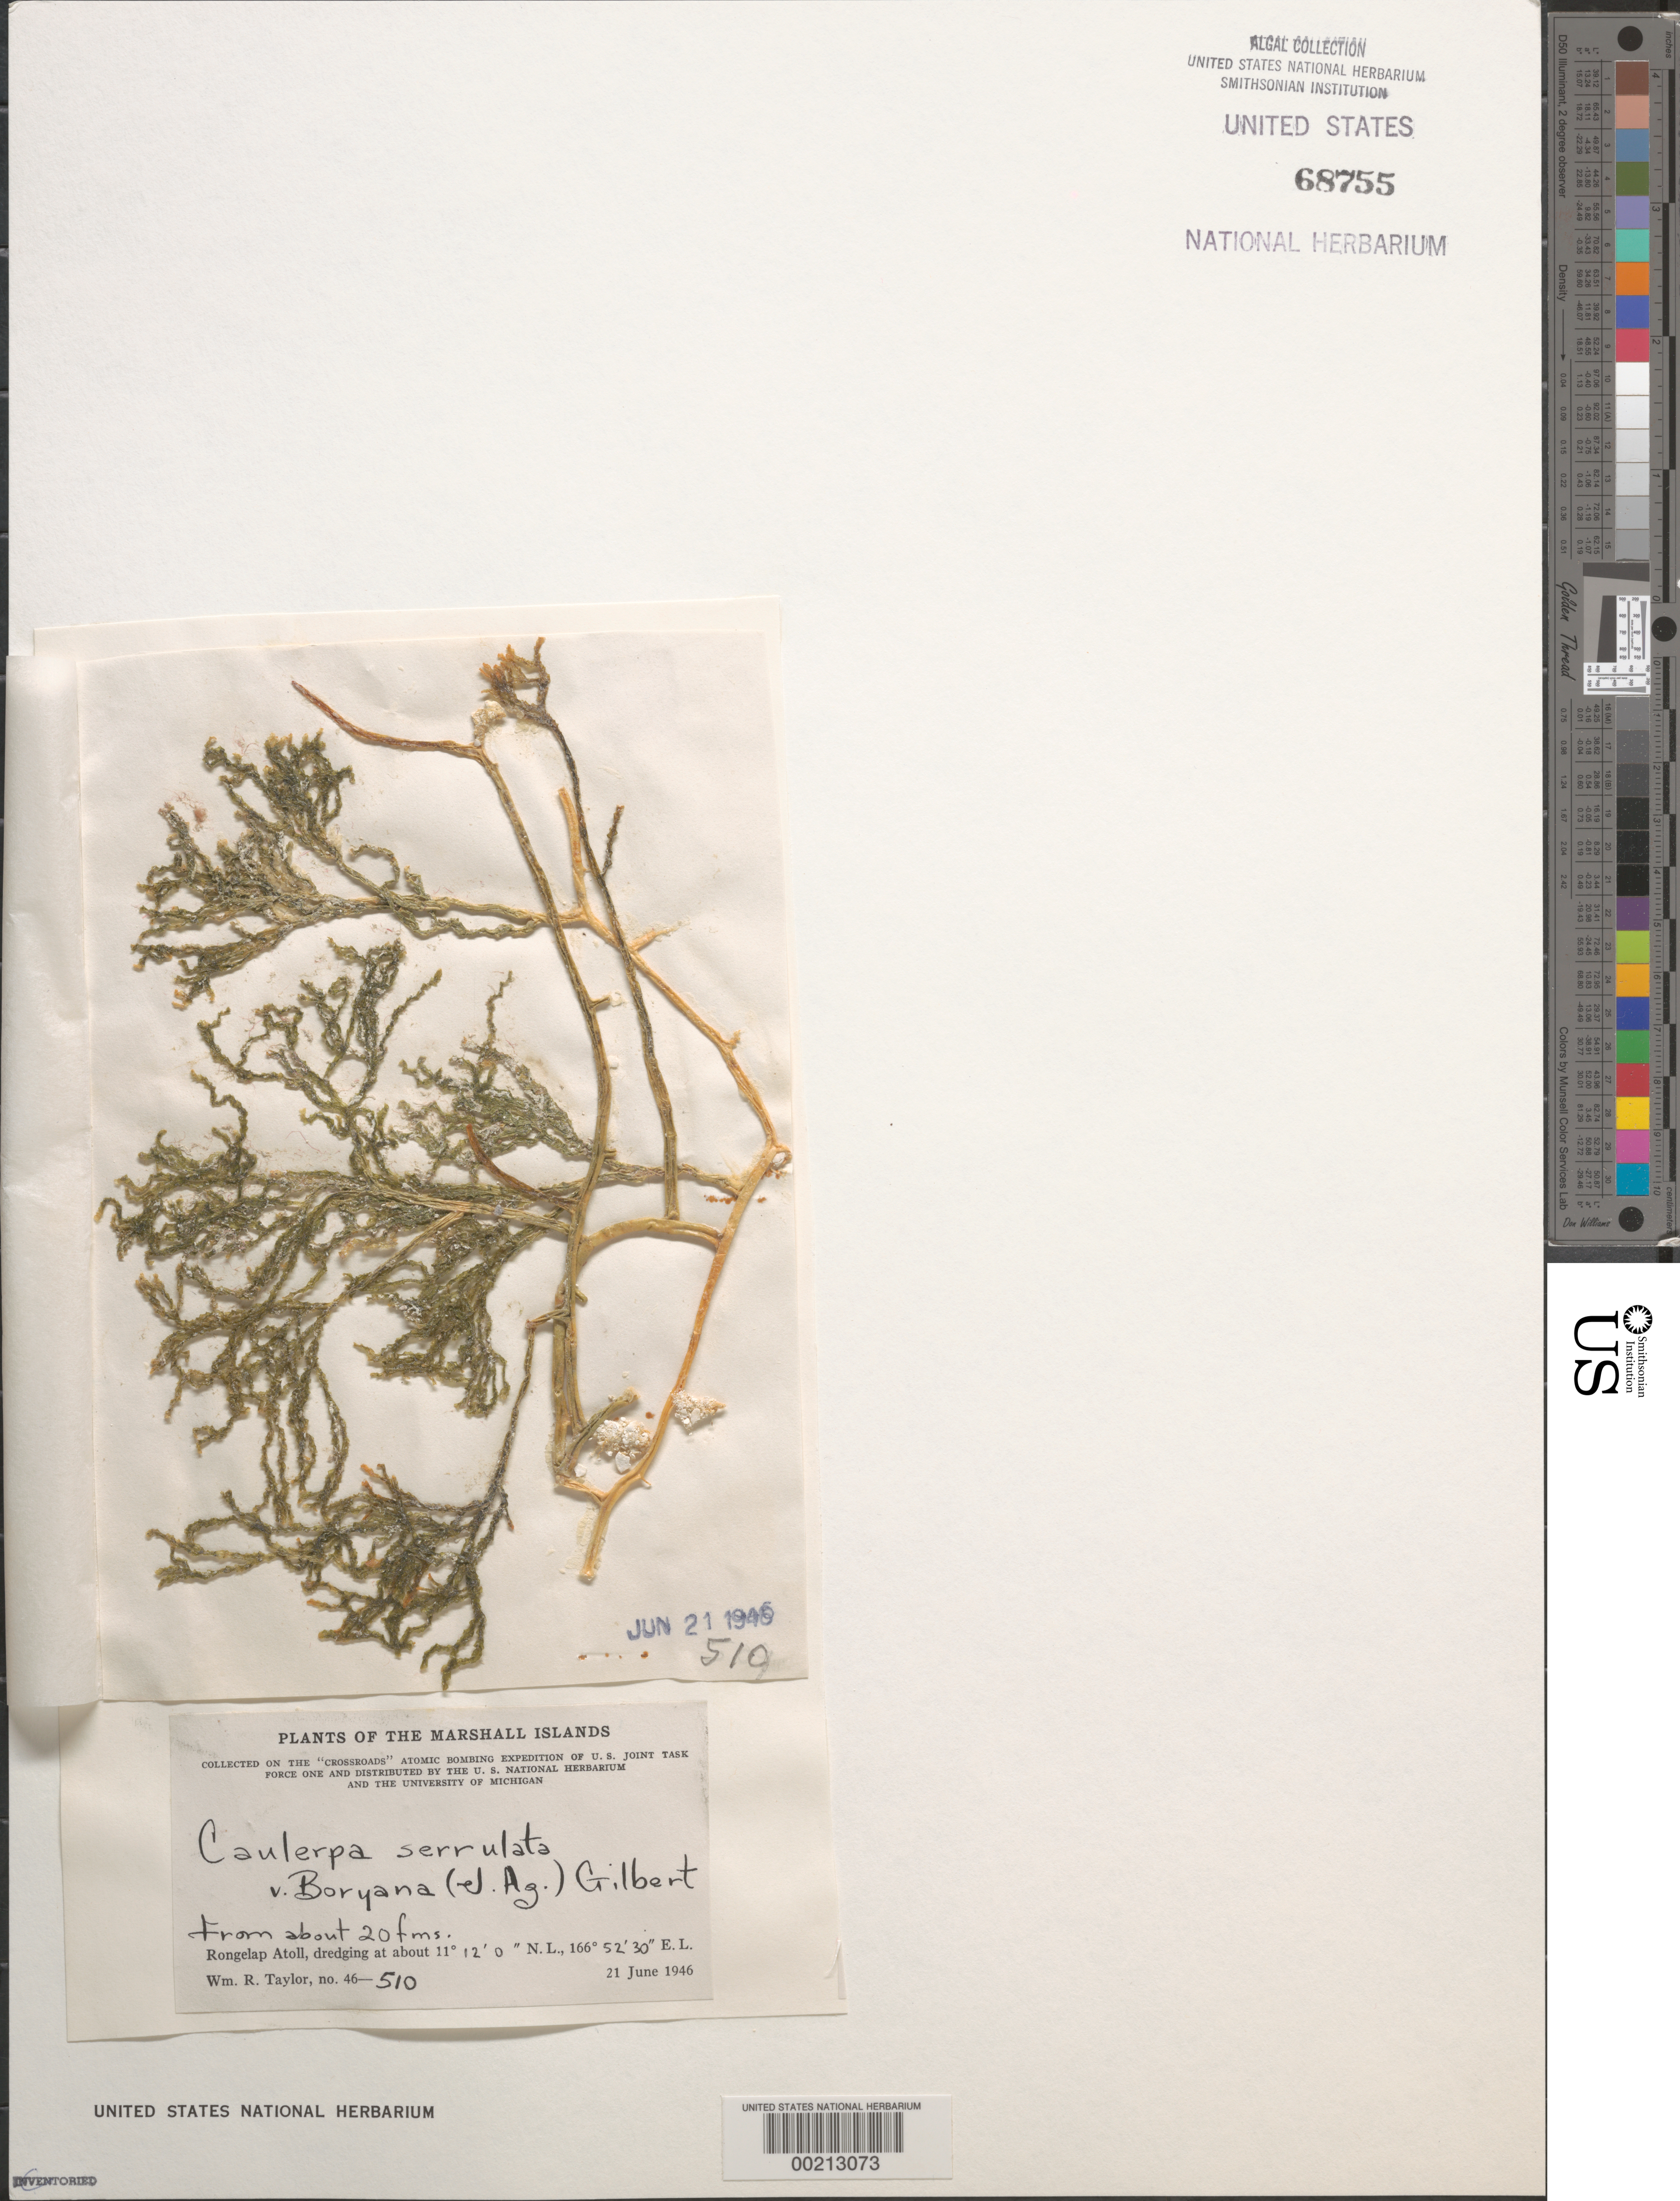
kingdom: Plantae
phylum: Chlorophyta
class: Ulvophyceae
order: Bryopsidales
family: Caulerpaceae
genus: Caulerpa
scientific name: Caulerpa serrulata var. boryana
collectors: W. R. Taylor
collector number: WRT 46-510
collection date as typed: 21 Jun 1946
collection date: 1946-06-21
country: Marshall Islands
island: Rongelap Atoll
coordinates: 11 12' N, 166 52' 30" E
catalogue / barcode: US 68755